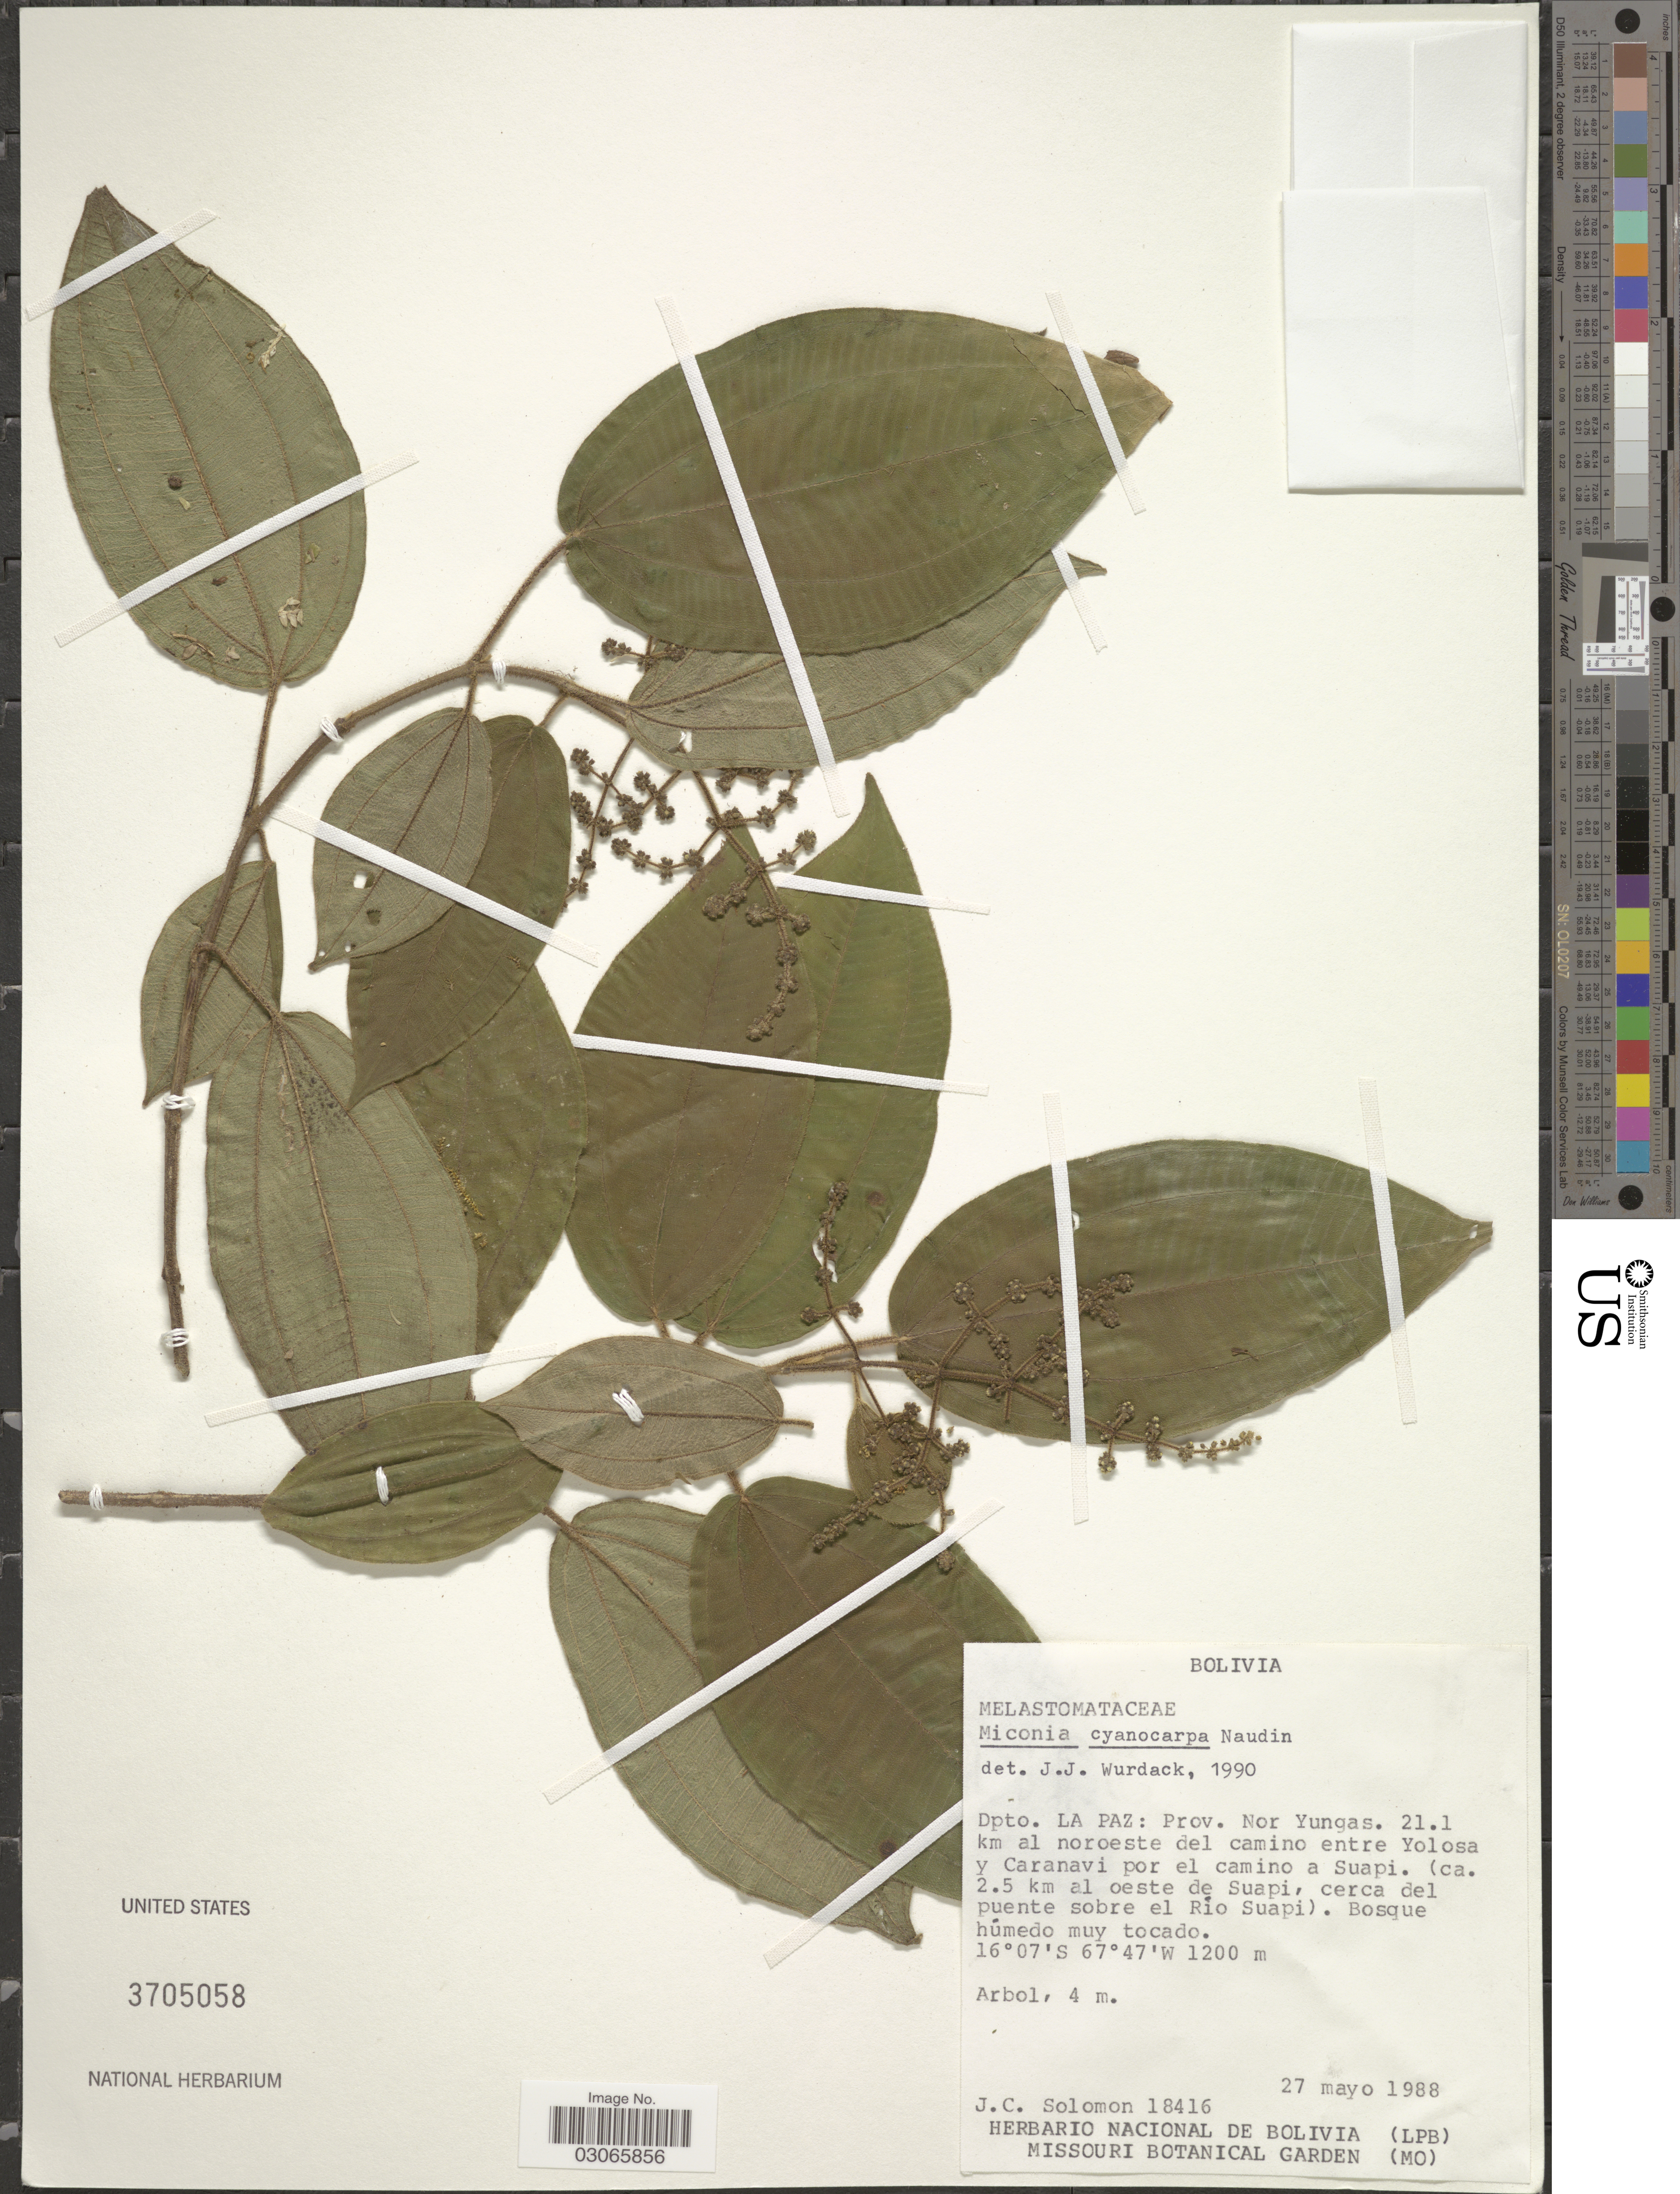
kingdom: Plantae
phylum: Tracheophyta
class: Magnoliopsida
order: Myrtales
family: Melastomataceae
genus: Miconia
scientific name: Miconia cyanocarpa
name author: Naudin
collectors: J. C. Solomon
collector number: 18416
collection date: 1988-05-27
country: Bolivia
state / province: La Paz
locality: Dpto. La Paz: Prov. Nor Yungas, 21.1 km al noroeste del camino entre Yolosa y Caranavi por el camino a Suapi. (ca. 2.5 km al oeste de Suapi, cerca del puente sobre el Río Suapi).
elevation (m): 1200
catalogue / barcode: US 3705058